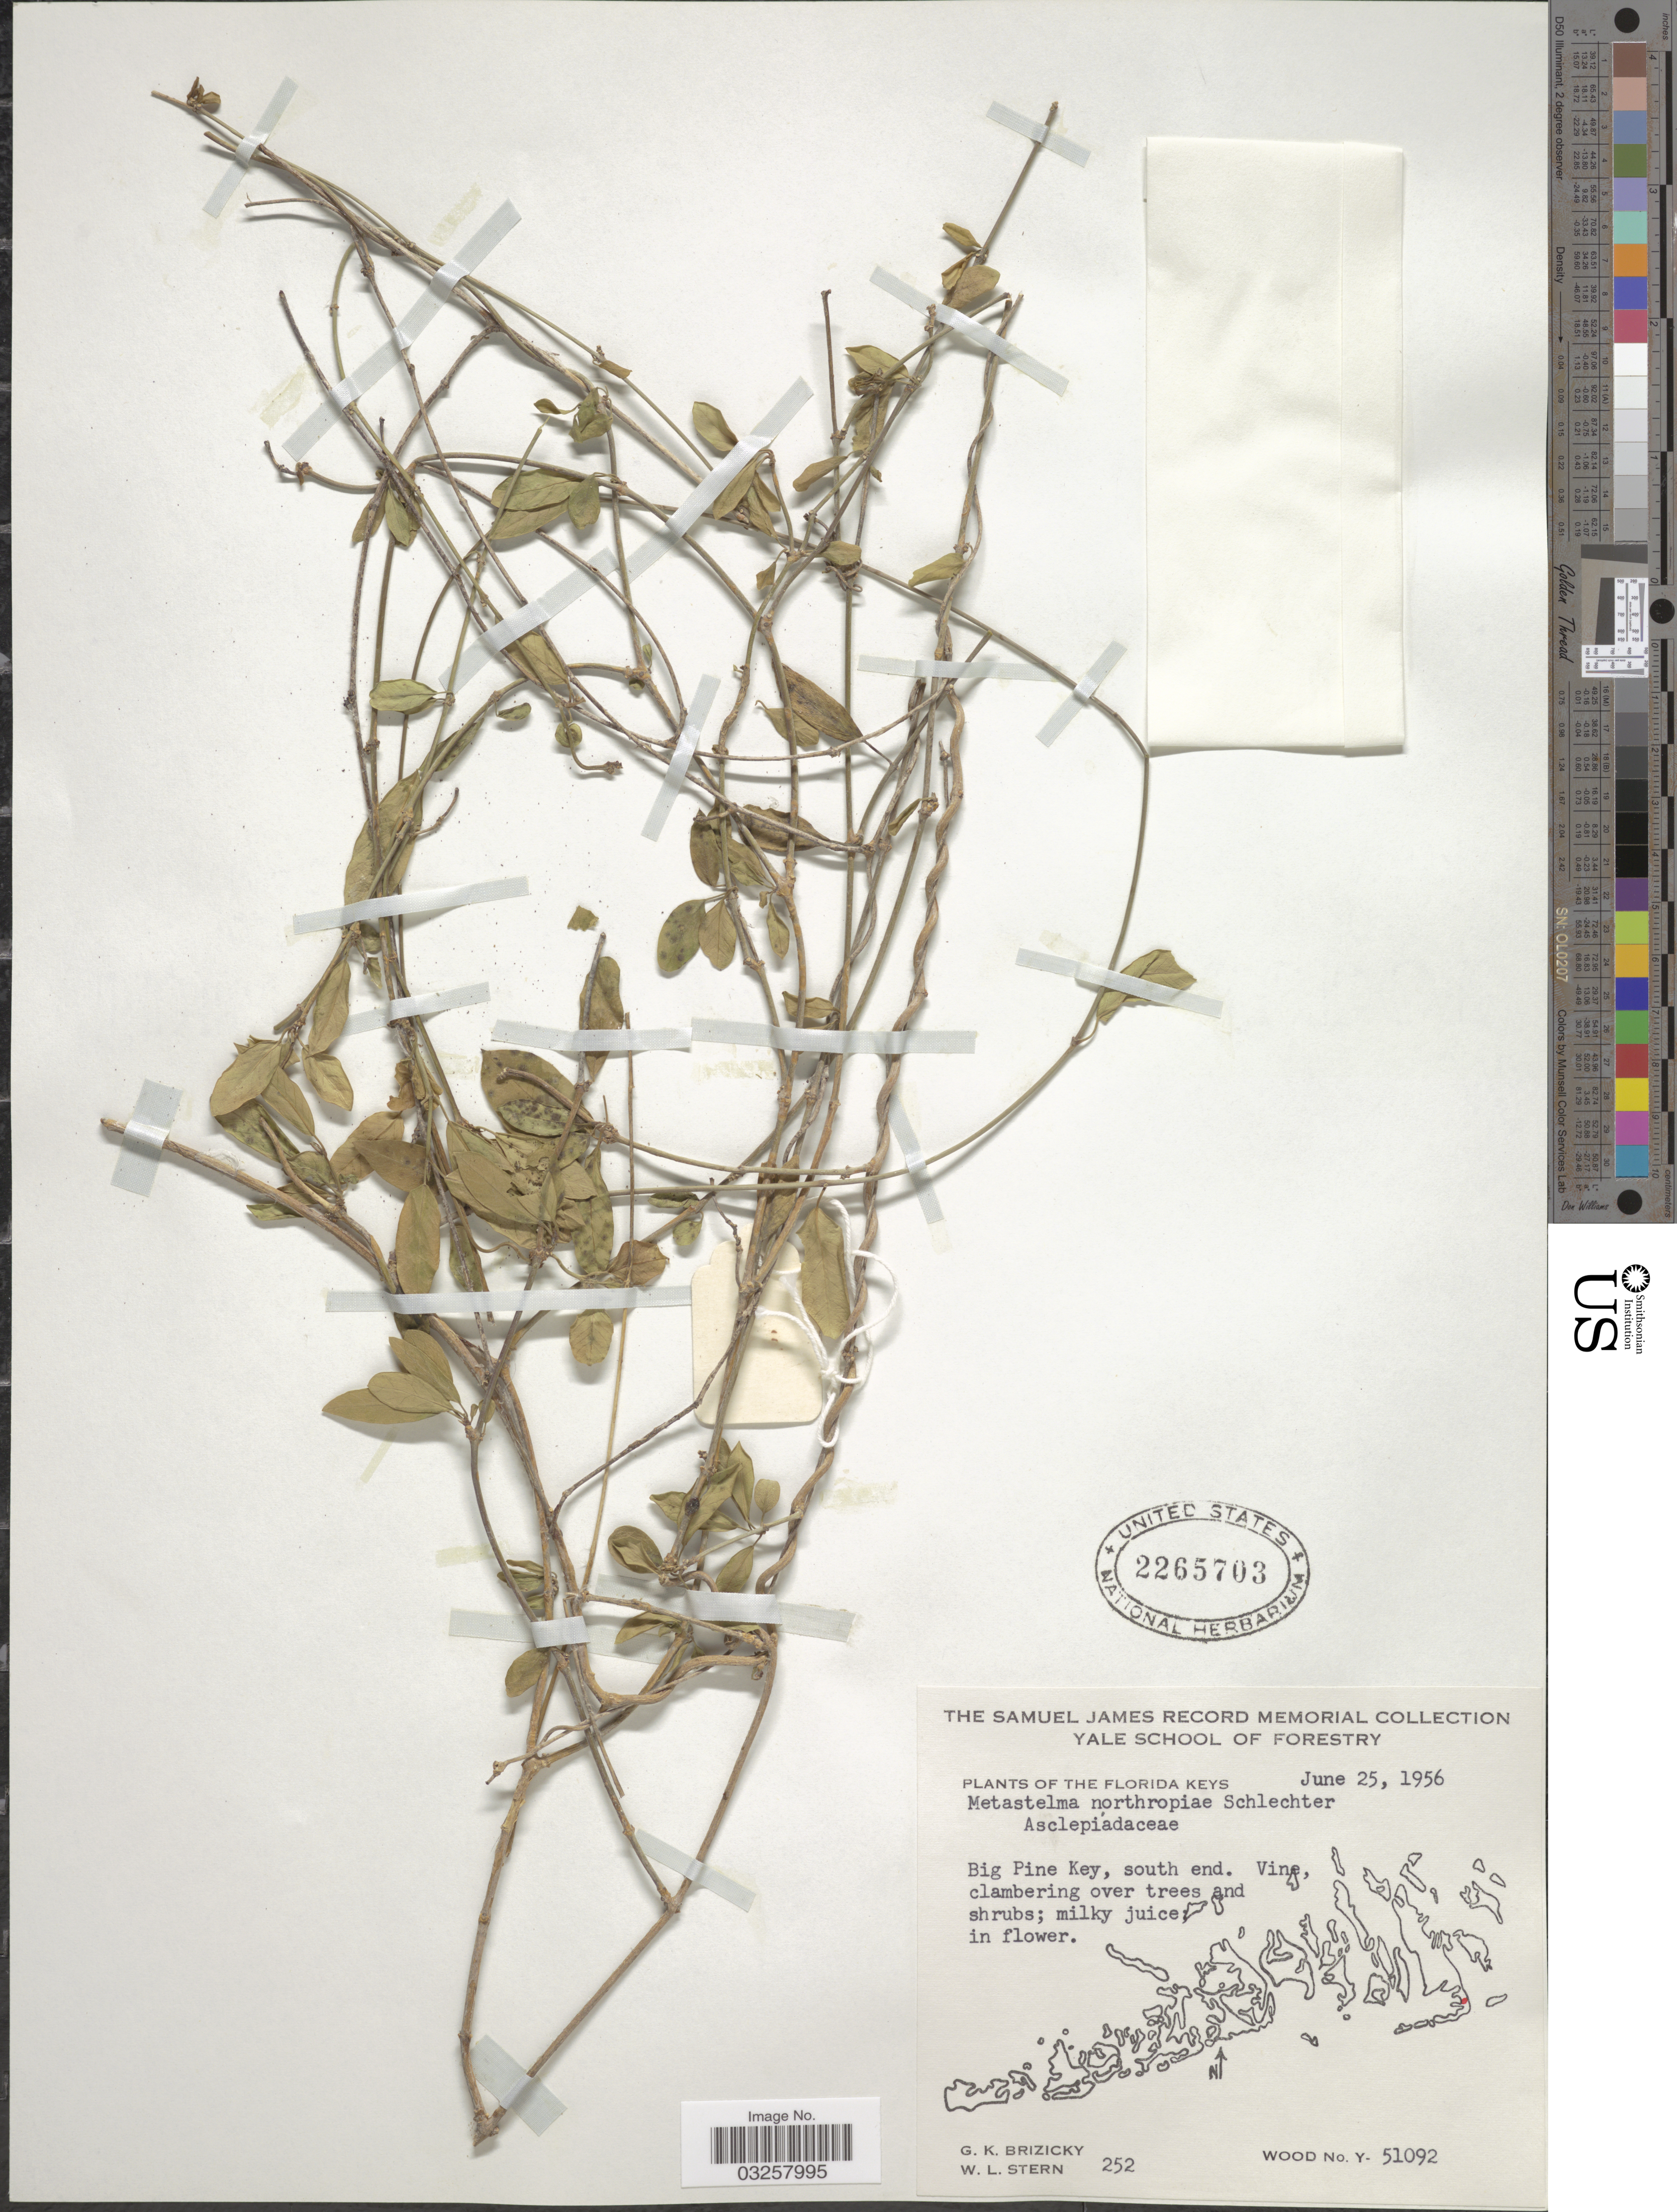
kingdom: Plantae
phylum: Tracheophyta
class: Magnoliopsida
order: Gentianales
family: Apocynaceae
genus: Metastelma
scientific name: Metastelma bahamense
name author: Griseb.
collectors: G. K. Brizicky & W. L. Stern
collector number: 252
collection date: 1956-06-25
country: United States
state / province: Florida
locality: The Florida Keys. Big Pine Key, south end.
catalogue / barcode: US 2265703